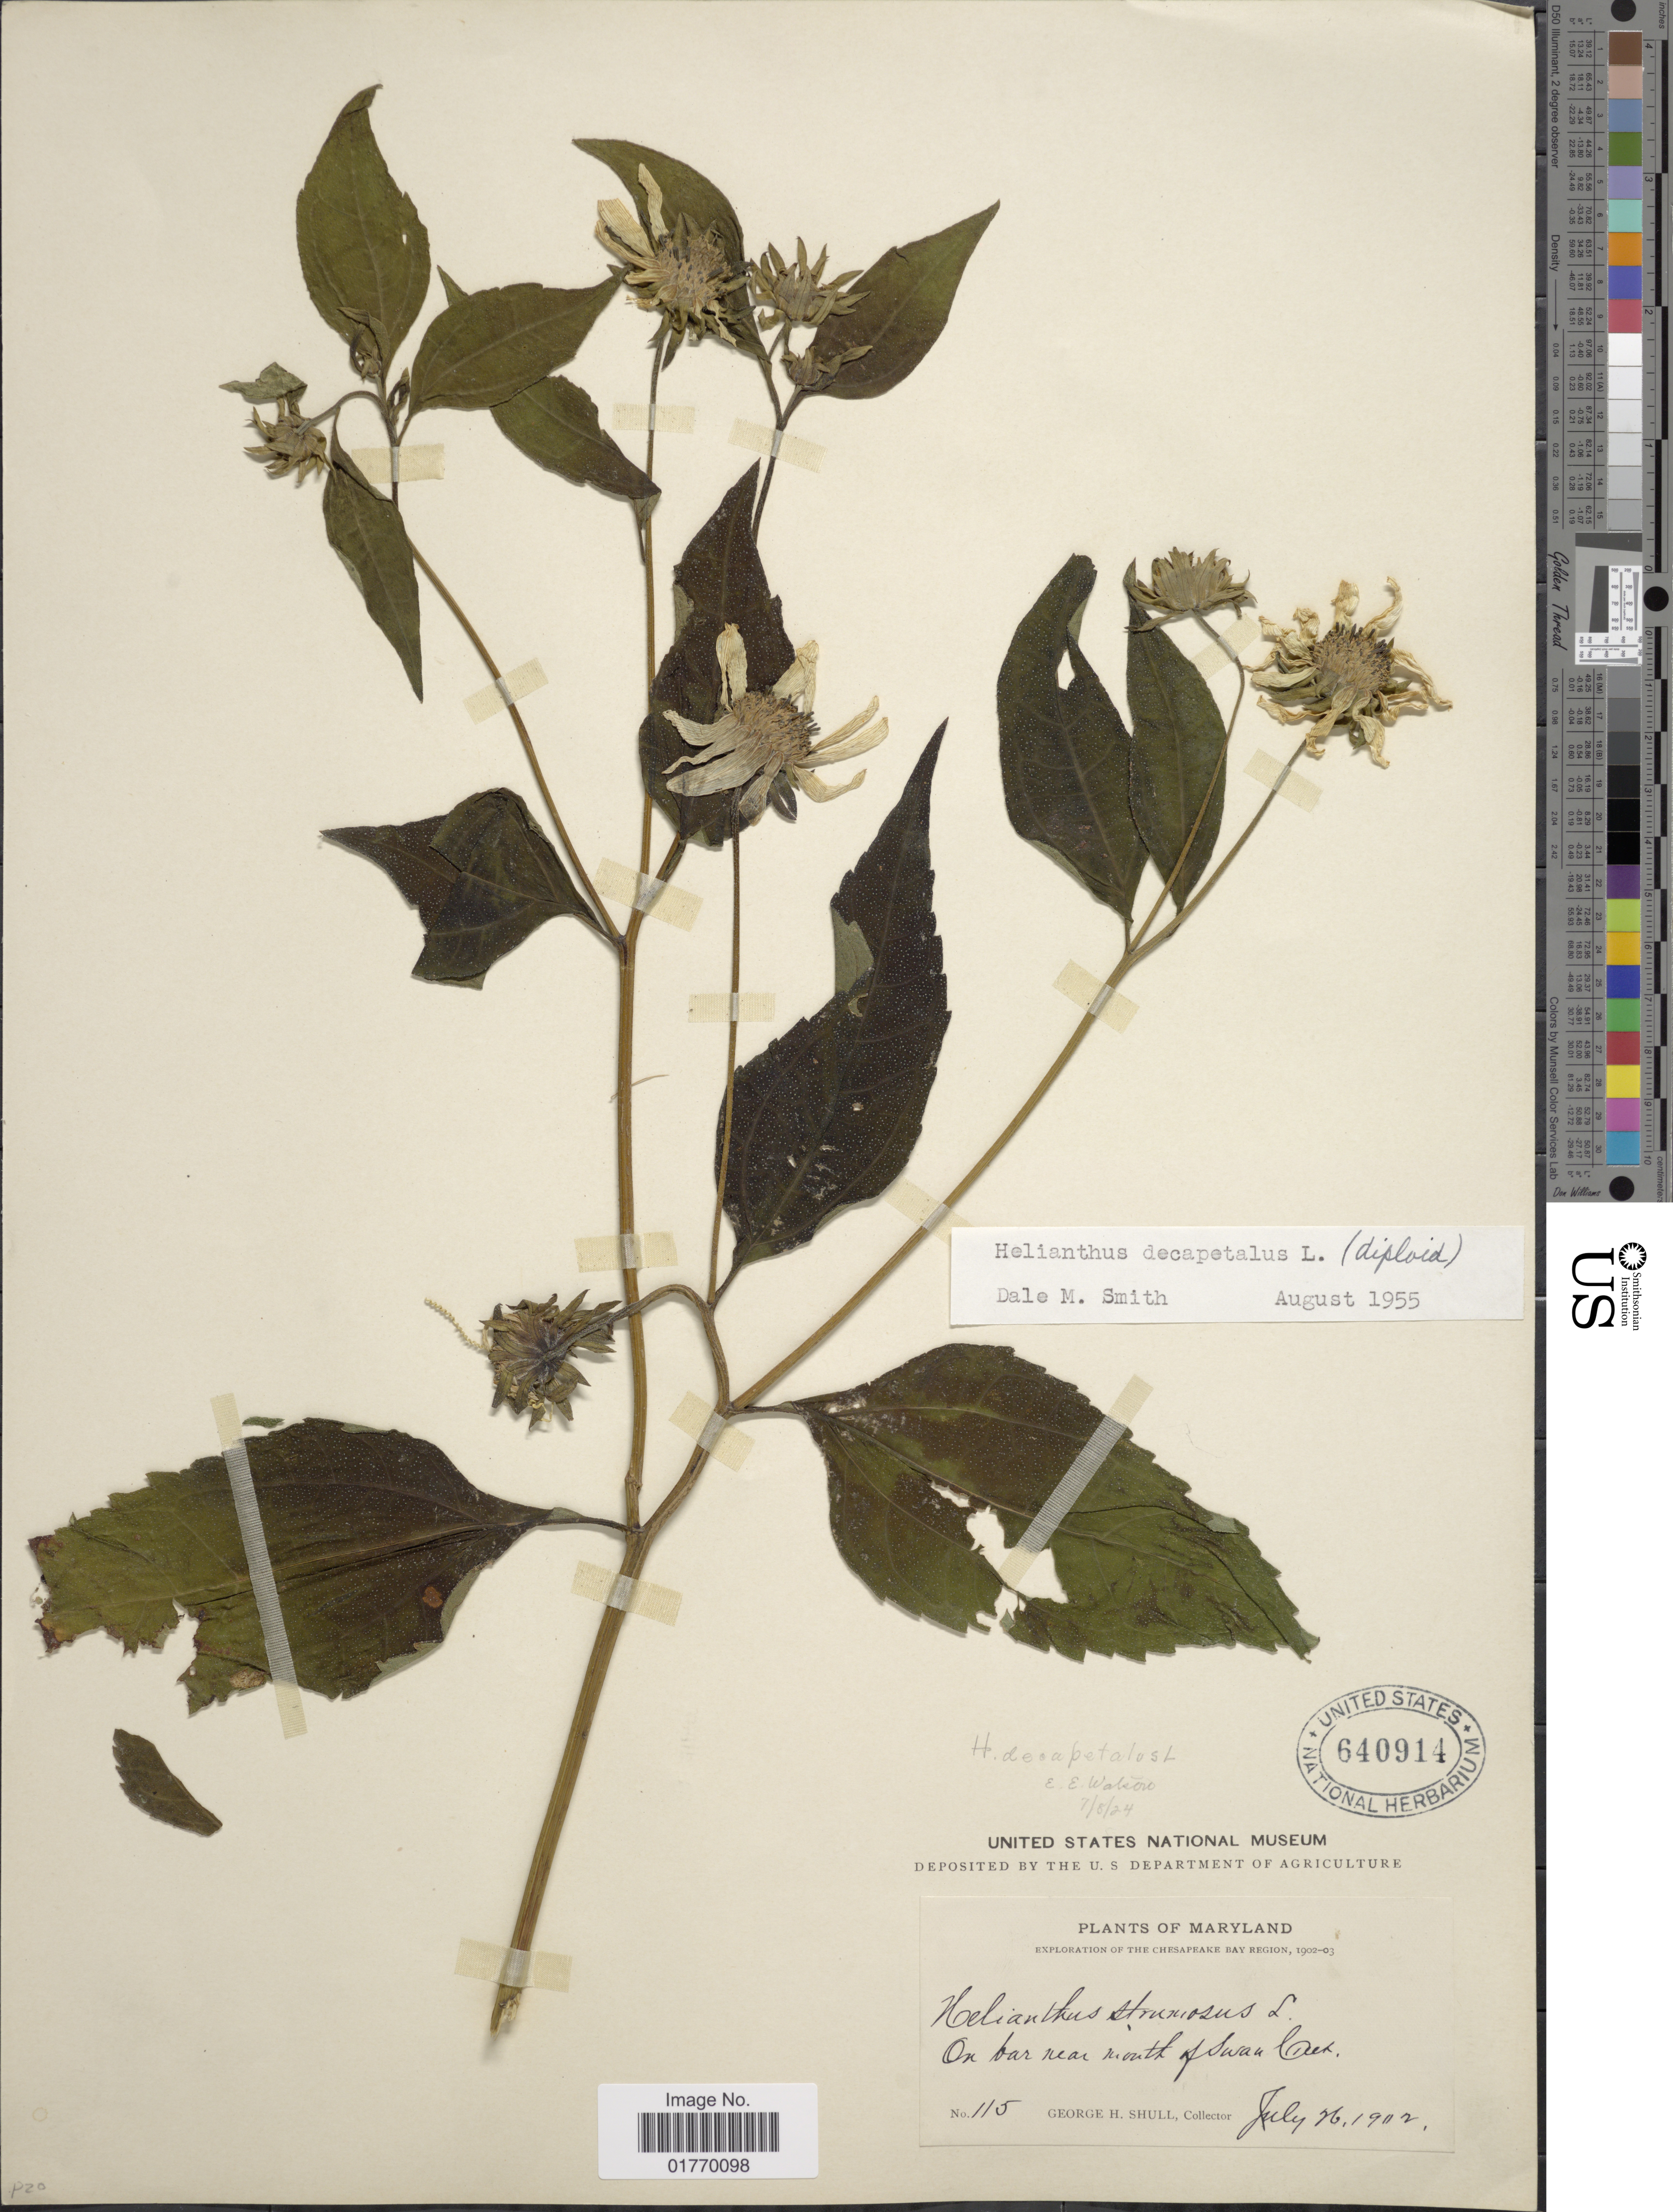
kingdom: Plantae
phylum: Tracheophyta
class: Magnoliopsida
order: Asterales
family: Asteraceae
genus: Helianthus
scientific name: Helianthus decapetalus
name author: L.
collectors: G. H. Shull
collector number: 115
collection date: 1912-07-26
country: United States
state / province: Maryland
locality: On bar near south of Swan Creek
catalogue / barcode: US 640914